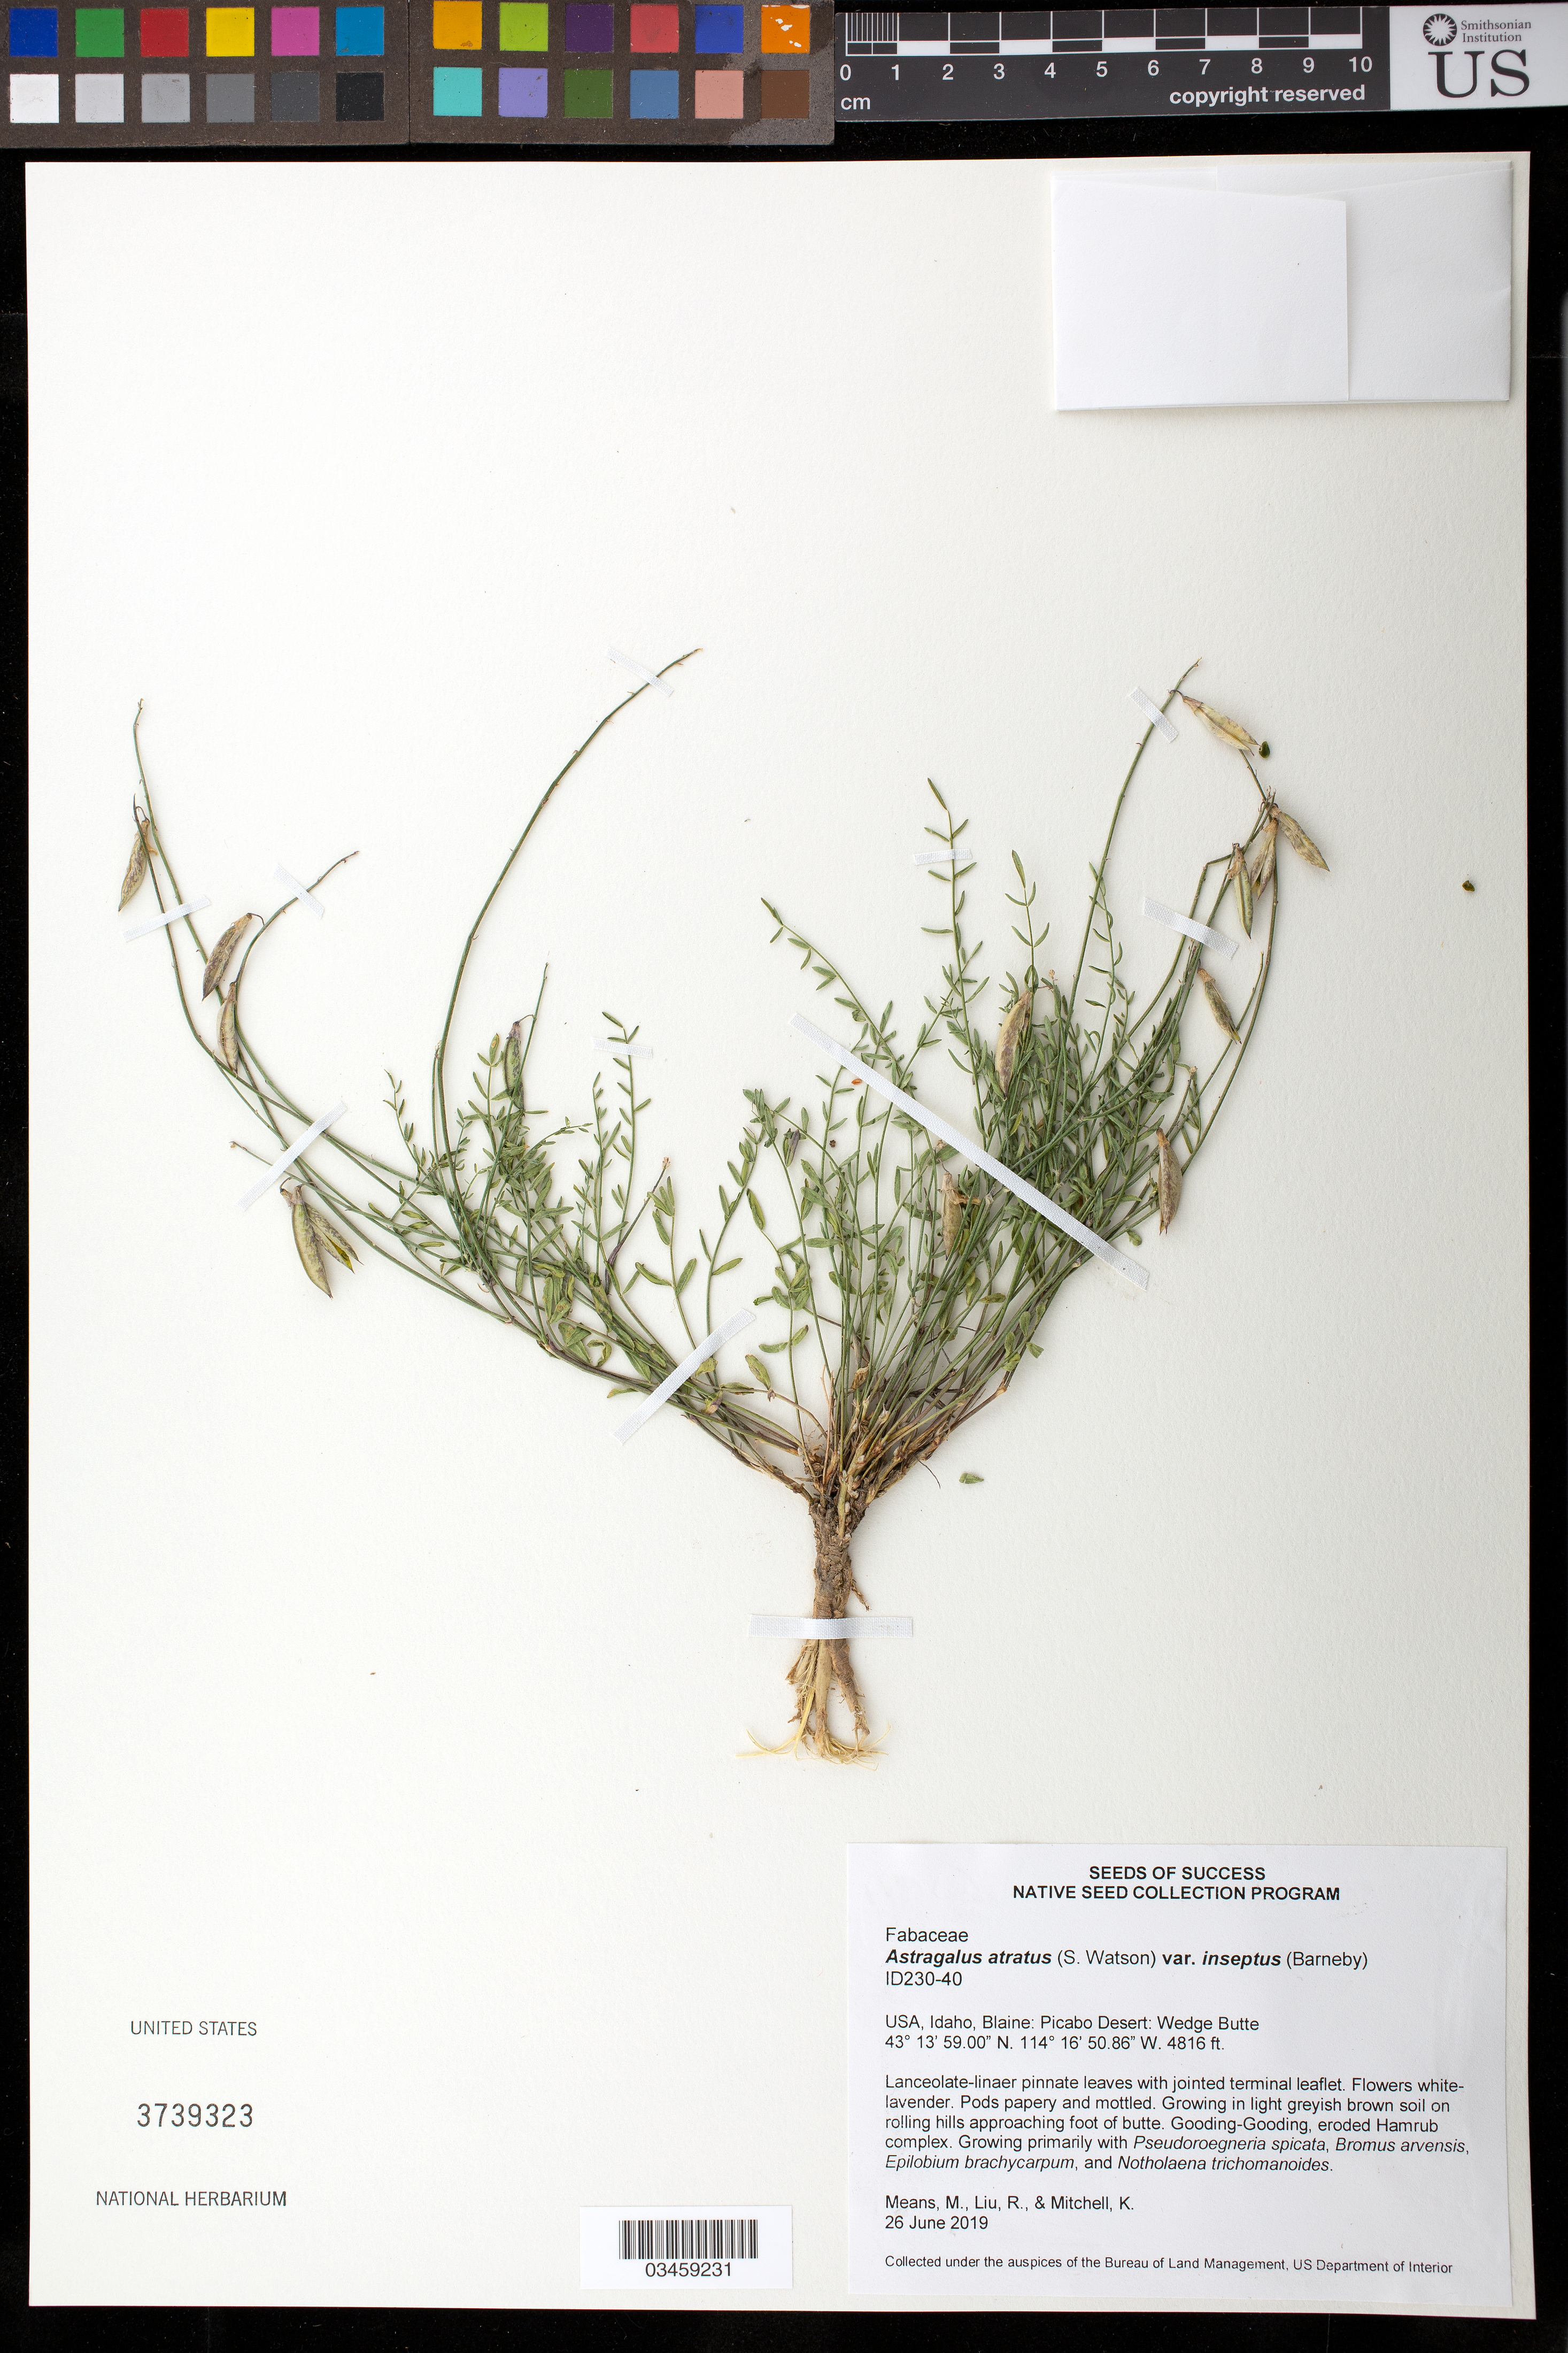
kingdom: Plantae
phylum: Tracheophyta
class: Magnoliopsida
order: Fabales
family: Fabaceae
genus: Astragalus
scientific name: Astragalus atratus var. inseptus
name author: Barneby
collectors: M. Means, M. Liu & K. Mitchell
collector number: ID230-40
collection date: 2019-06-26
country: United States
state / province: Idaho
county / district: Blaine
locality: Picabo Desert, Wedge Butte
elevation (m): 1468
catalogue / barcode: US 3739323